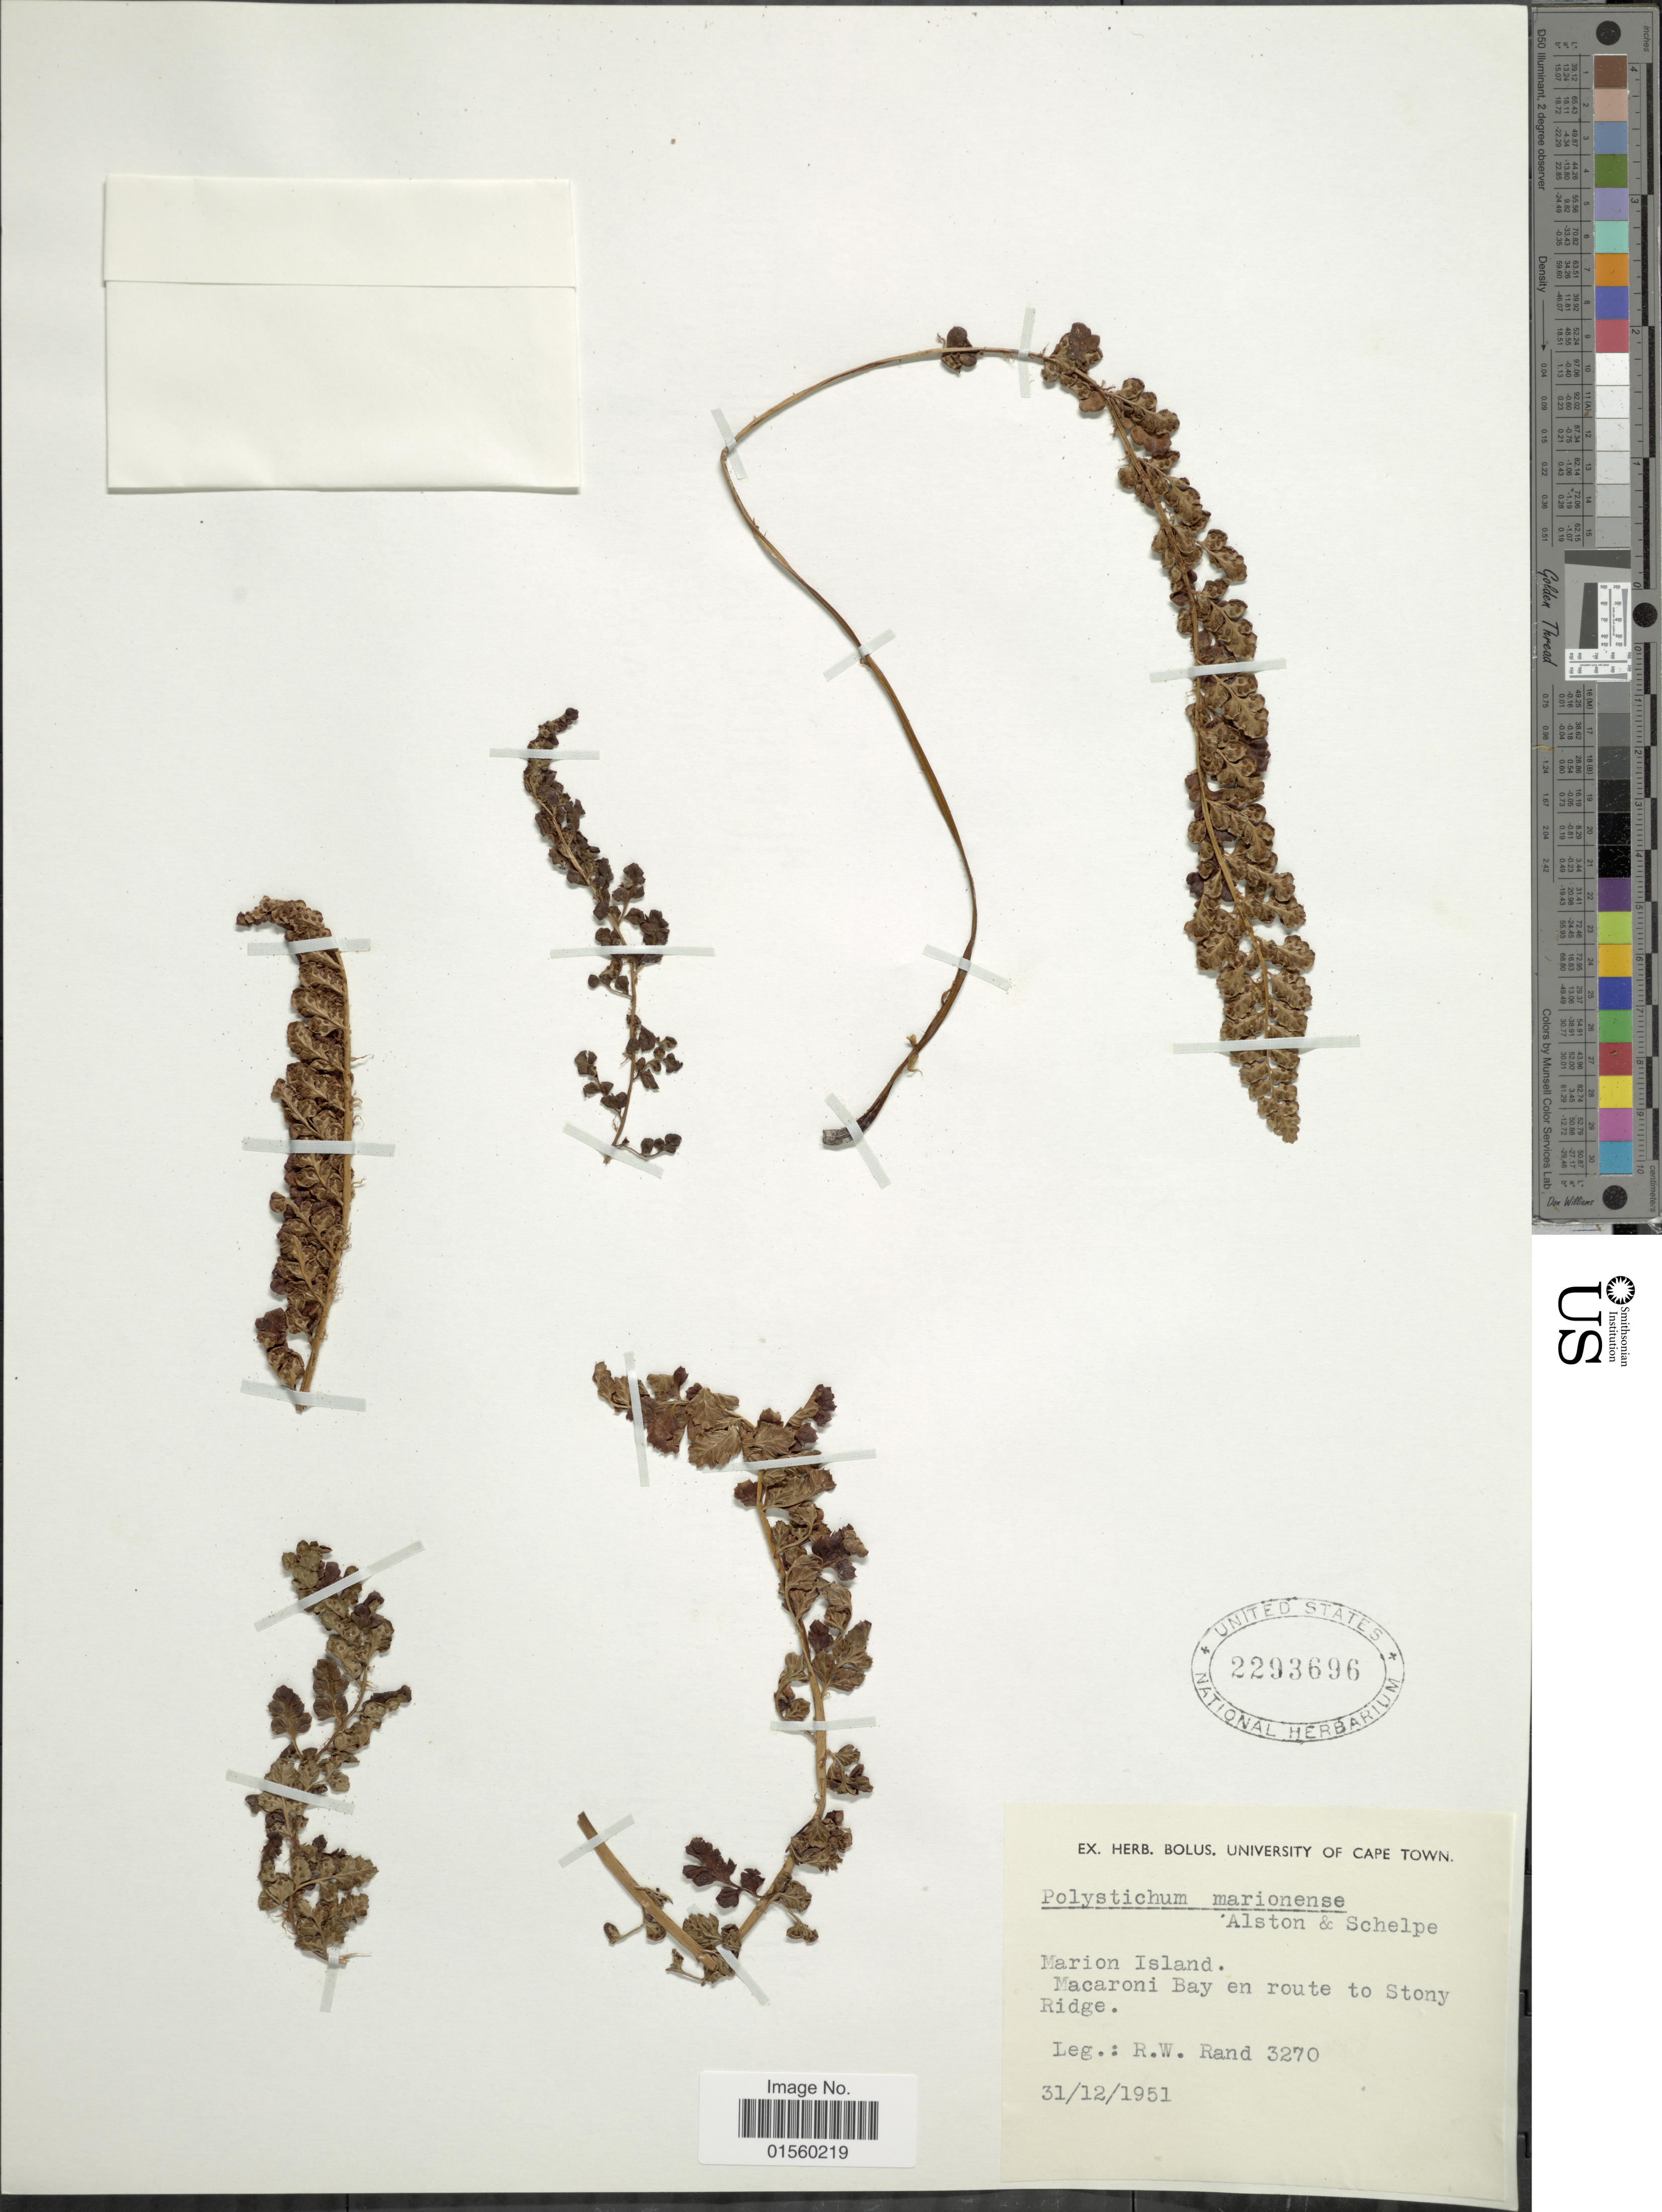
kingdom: Plantae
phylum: Tracheophyta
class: Polypodiopsida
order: Polypodiales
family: Dryopteridaceae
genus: Polystichum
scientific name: Polystichum marionense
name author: Alston & Schelpe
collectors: R. Rand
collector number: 3270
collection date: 1951-12-31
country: Sub-Antarctic Islands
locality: Marion Island. Macaroni Bay en route to Stony Ridge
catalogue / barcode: US 2293696